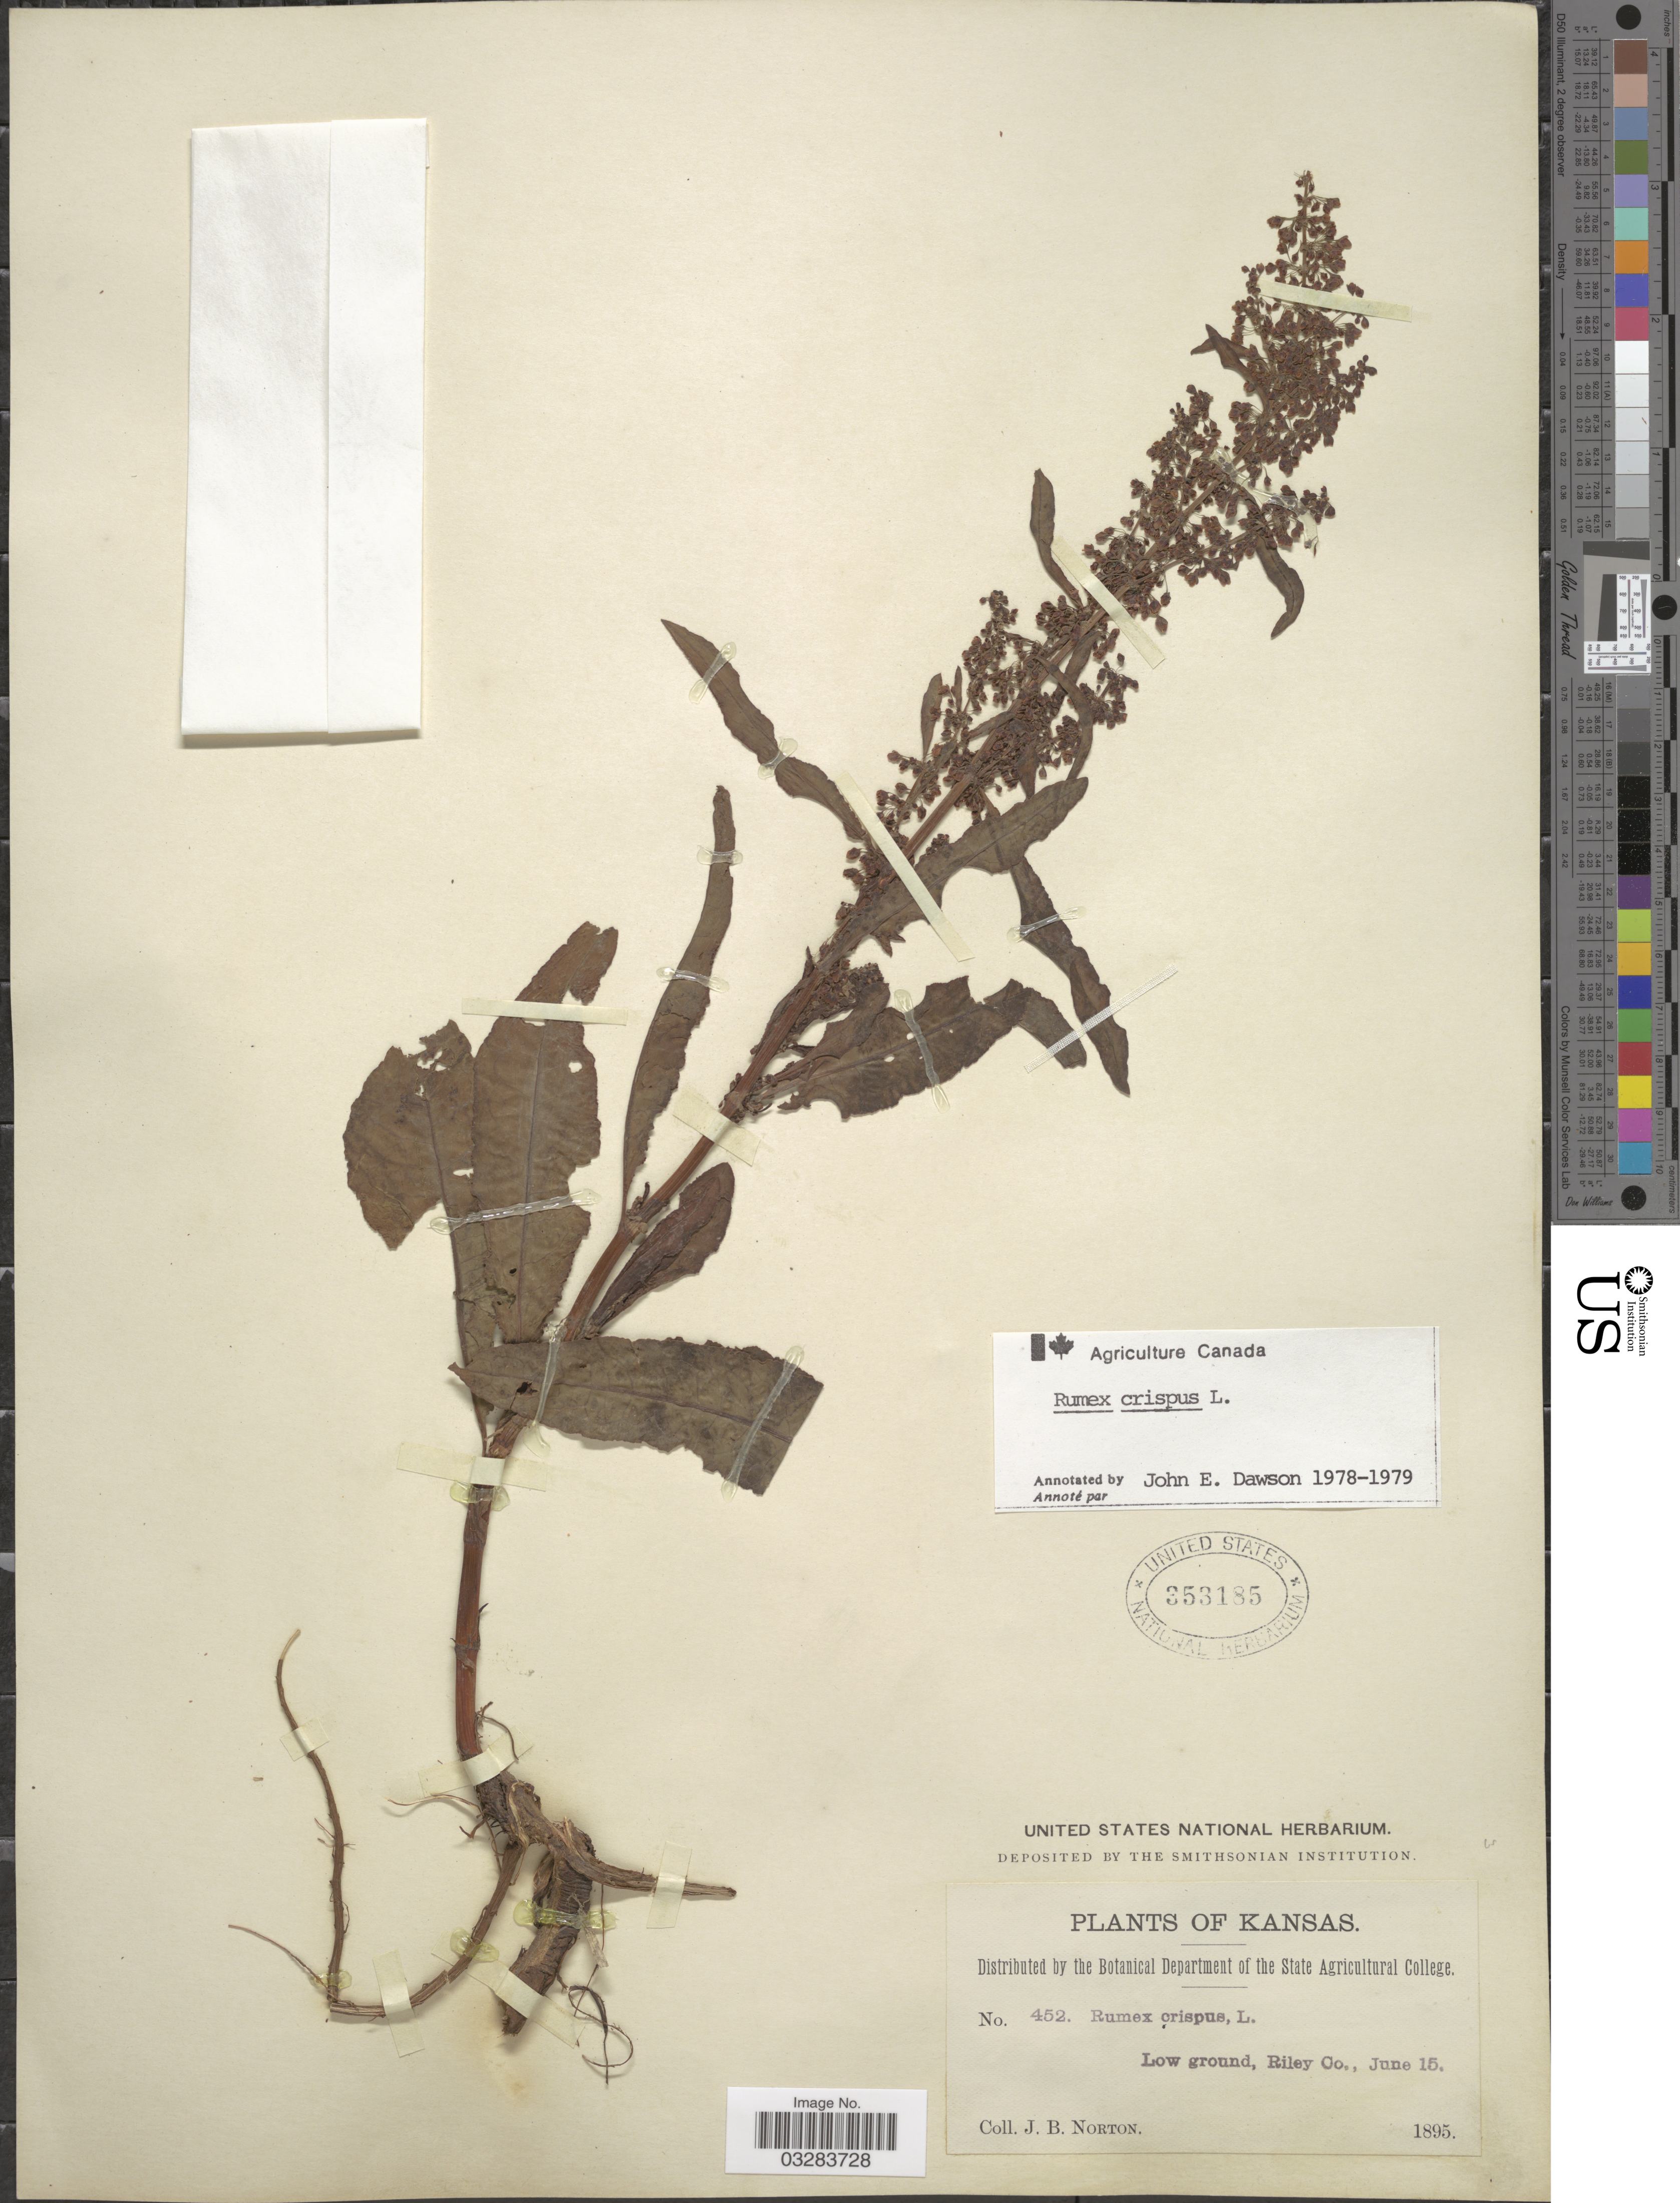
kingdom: Plantae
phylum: Tracheophyta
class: Magnoliopsida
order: Caryophyllales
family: Polygonaceae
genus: Rumex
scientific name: Rumex crispus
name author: L.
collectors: J. B. Norton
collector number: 452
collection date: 1895-06-15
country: United States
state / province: Kansas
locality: Riley Co.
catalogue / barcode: US 353185